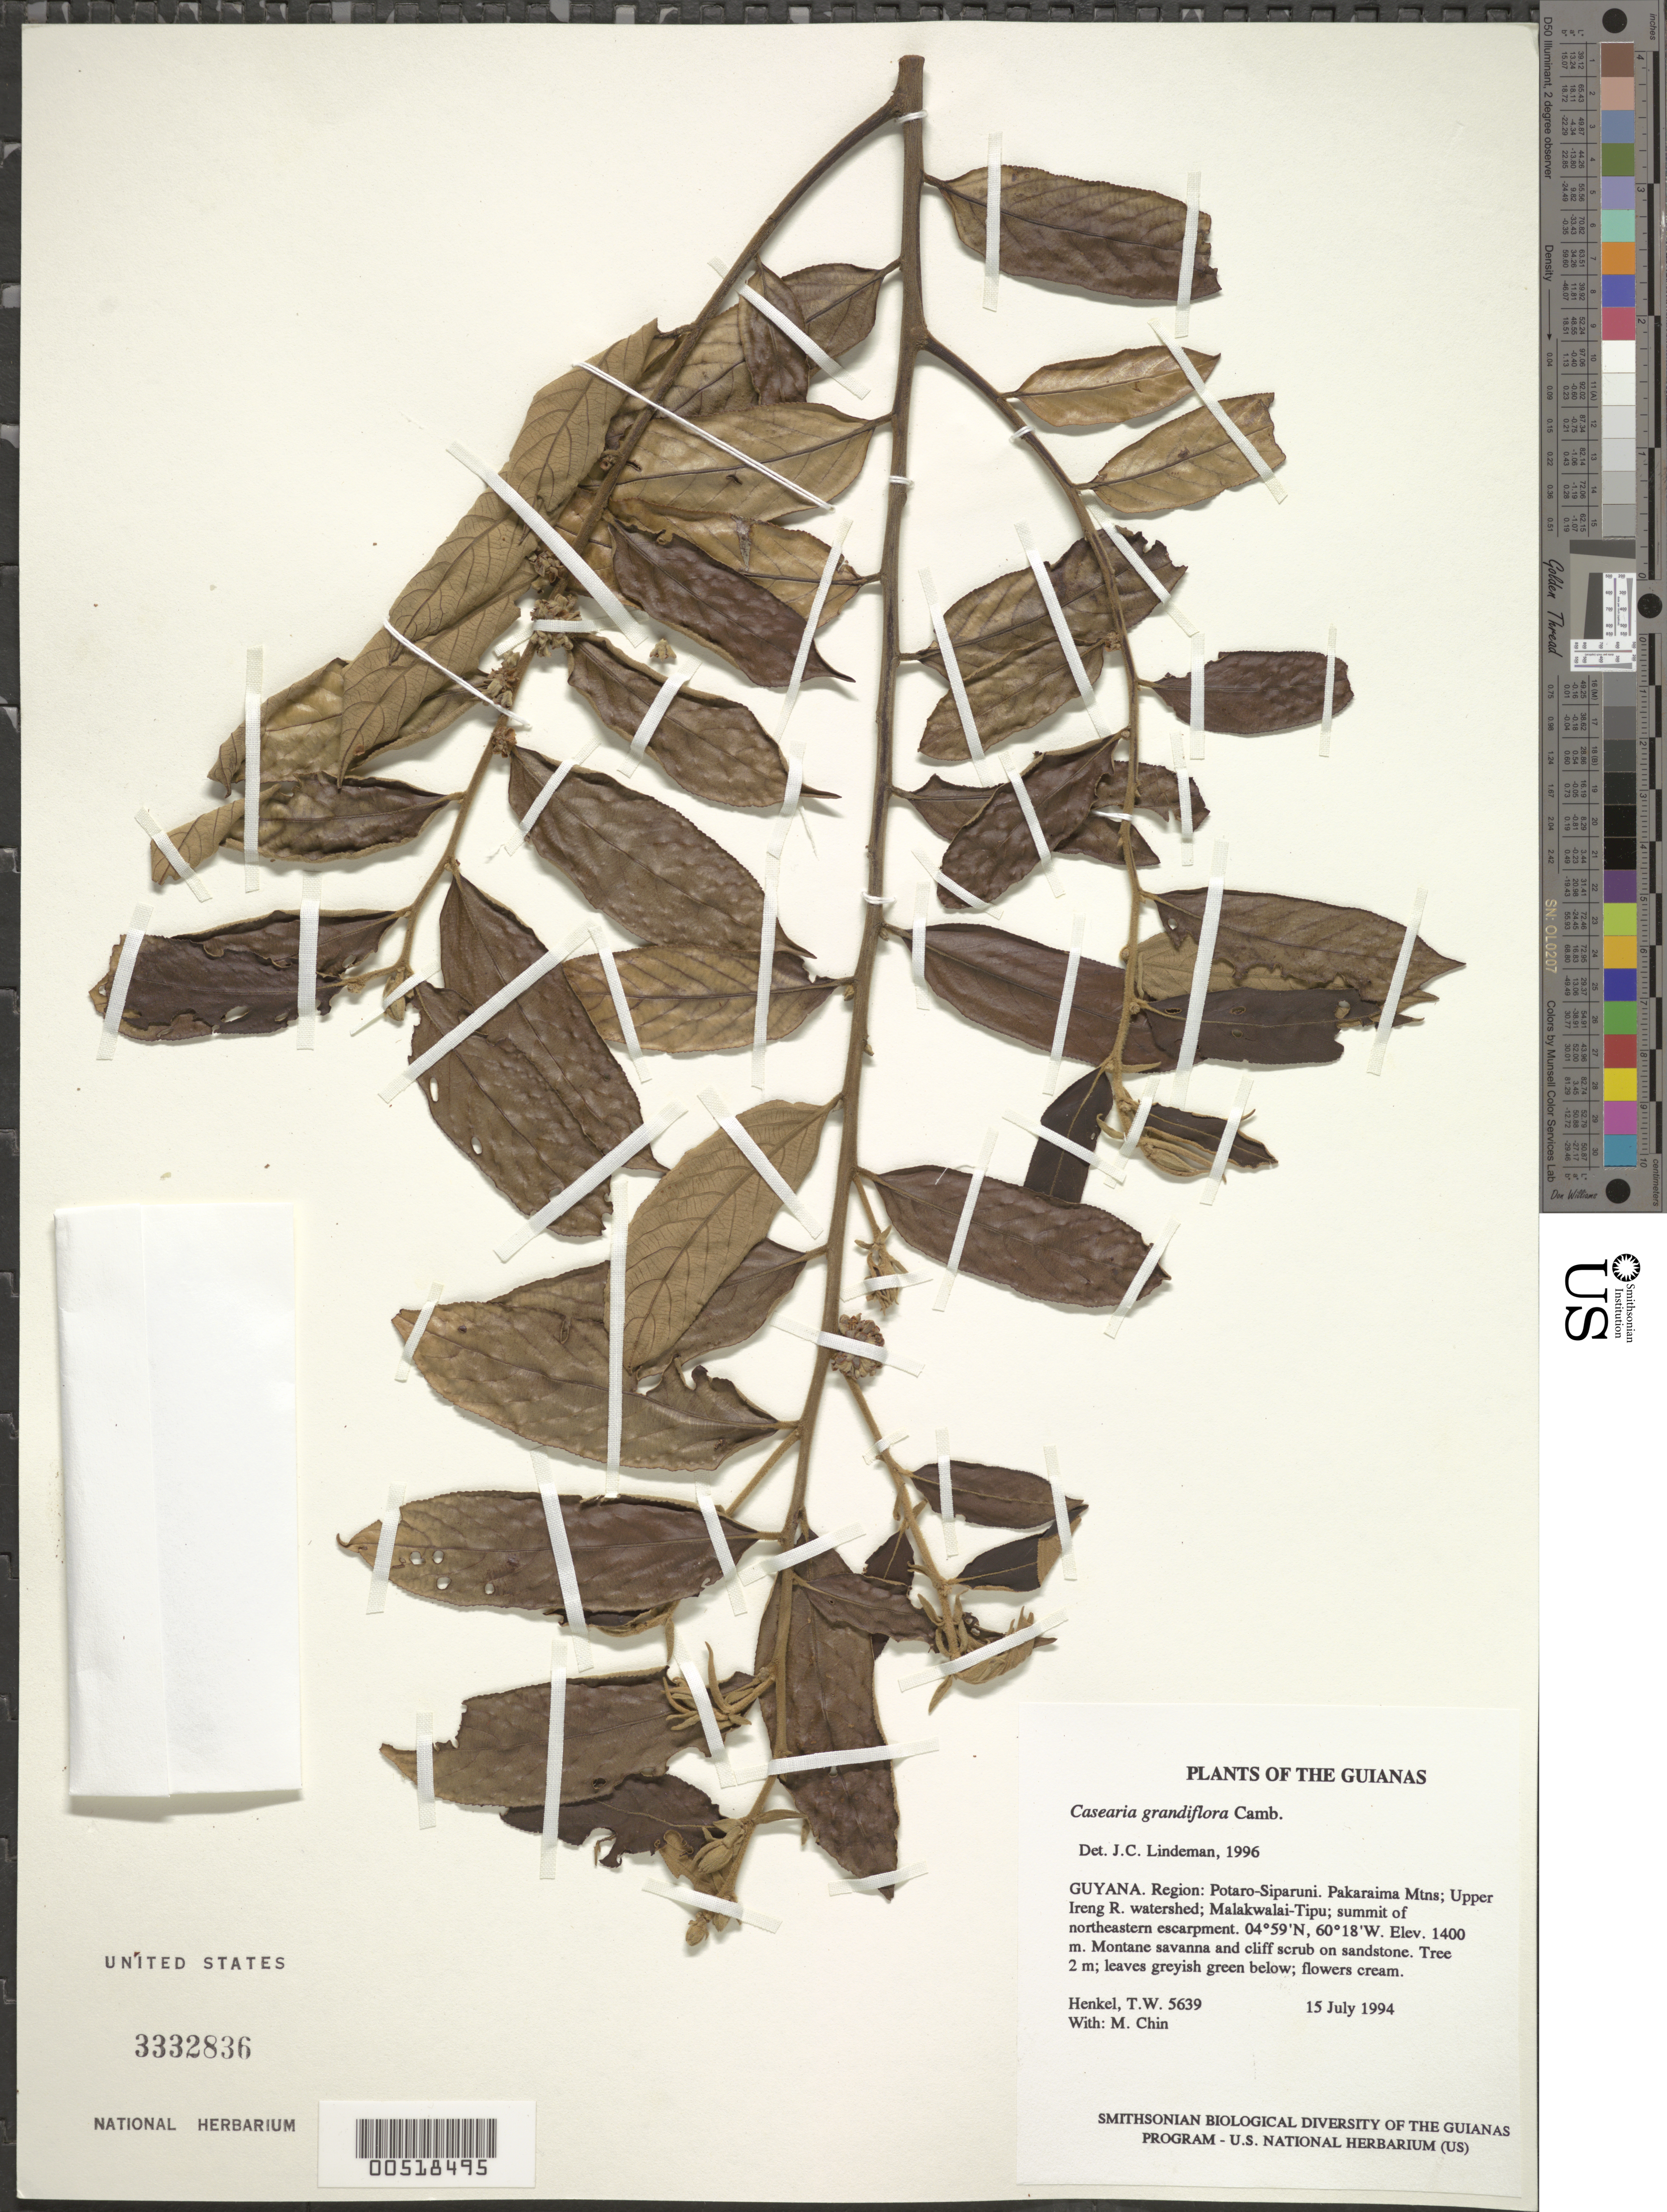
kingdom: Plantae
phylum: Tracheophyta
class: Magnoliopsida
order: Malpighiales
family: Salicaceae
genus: Casearia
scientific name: Casearia grandiflora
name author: Cambess.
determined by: Lindeman, J. C.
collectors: T. Henkel & M. Chin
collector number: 5639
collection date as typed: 15 July 1994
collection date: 1994-07-15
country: Guyana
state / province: Potaro-Siparuni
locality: Pakaraima Mtns; Upper Ireng R. watershed; Malakwalai-Tipu; summit of northeastern escarpment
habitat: Montane savanna and cliff scrub on sandstone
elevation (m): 1400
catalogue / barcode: US 3332836